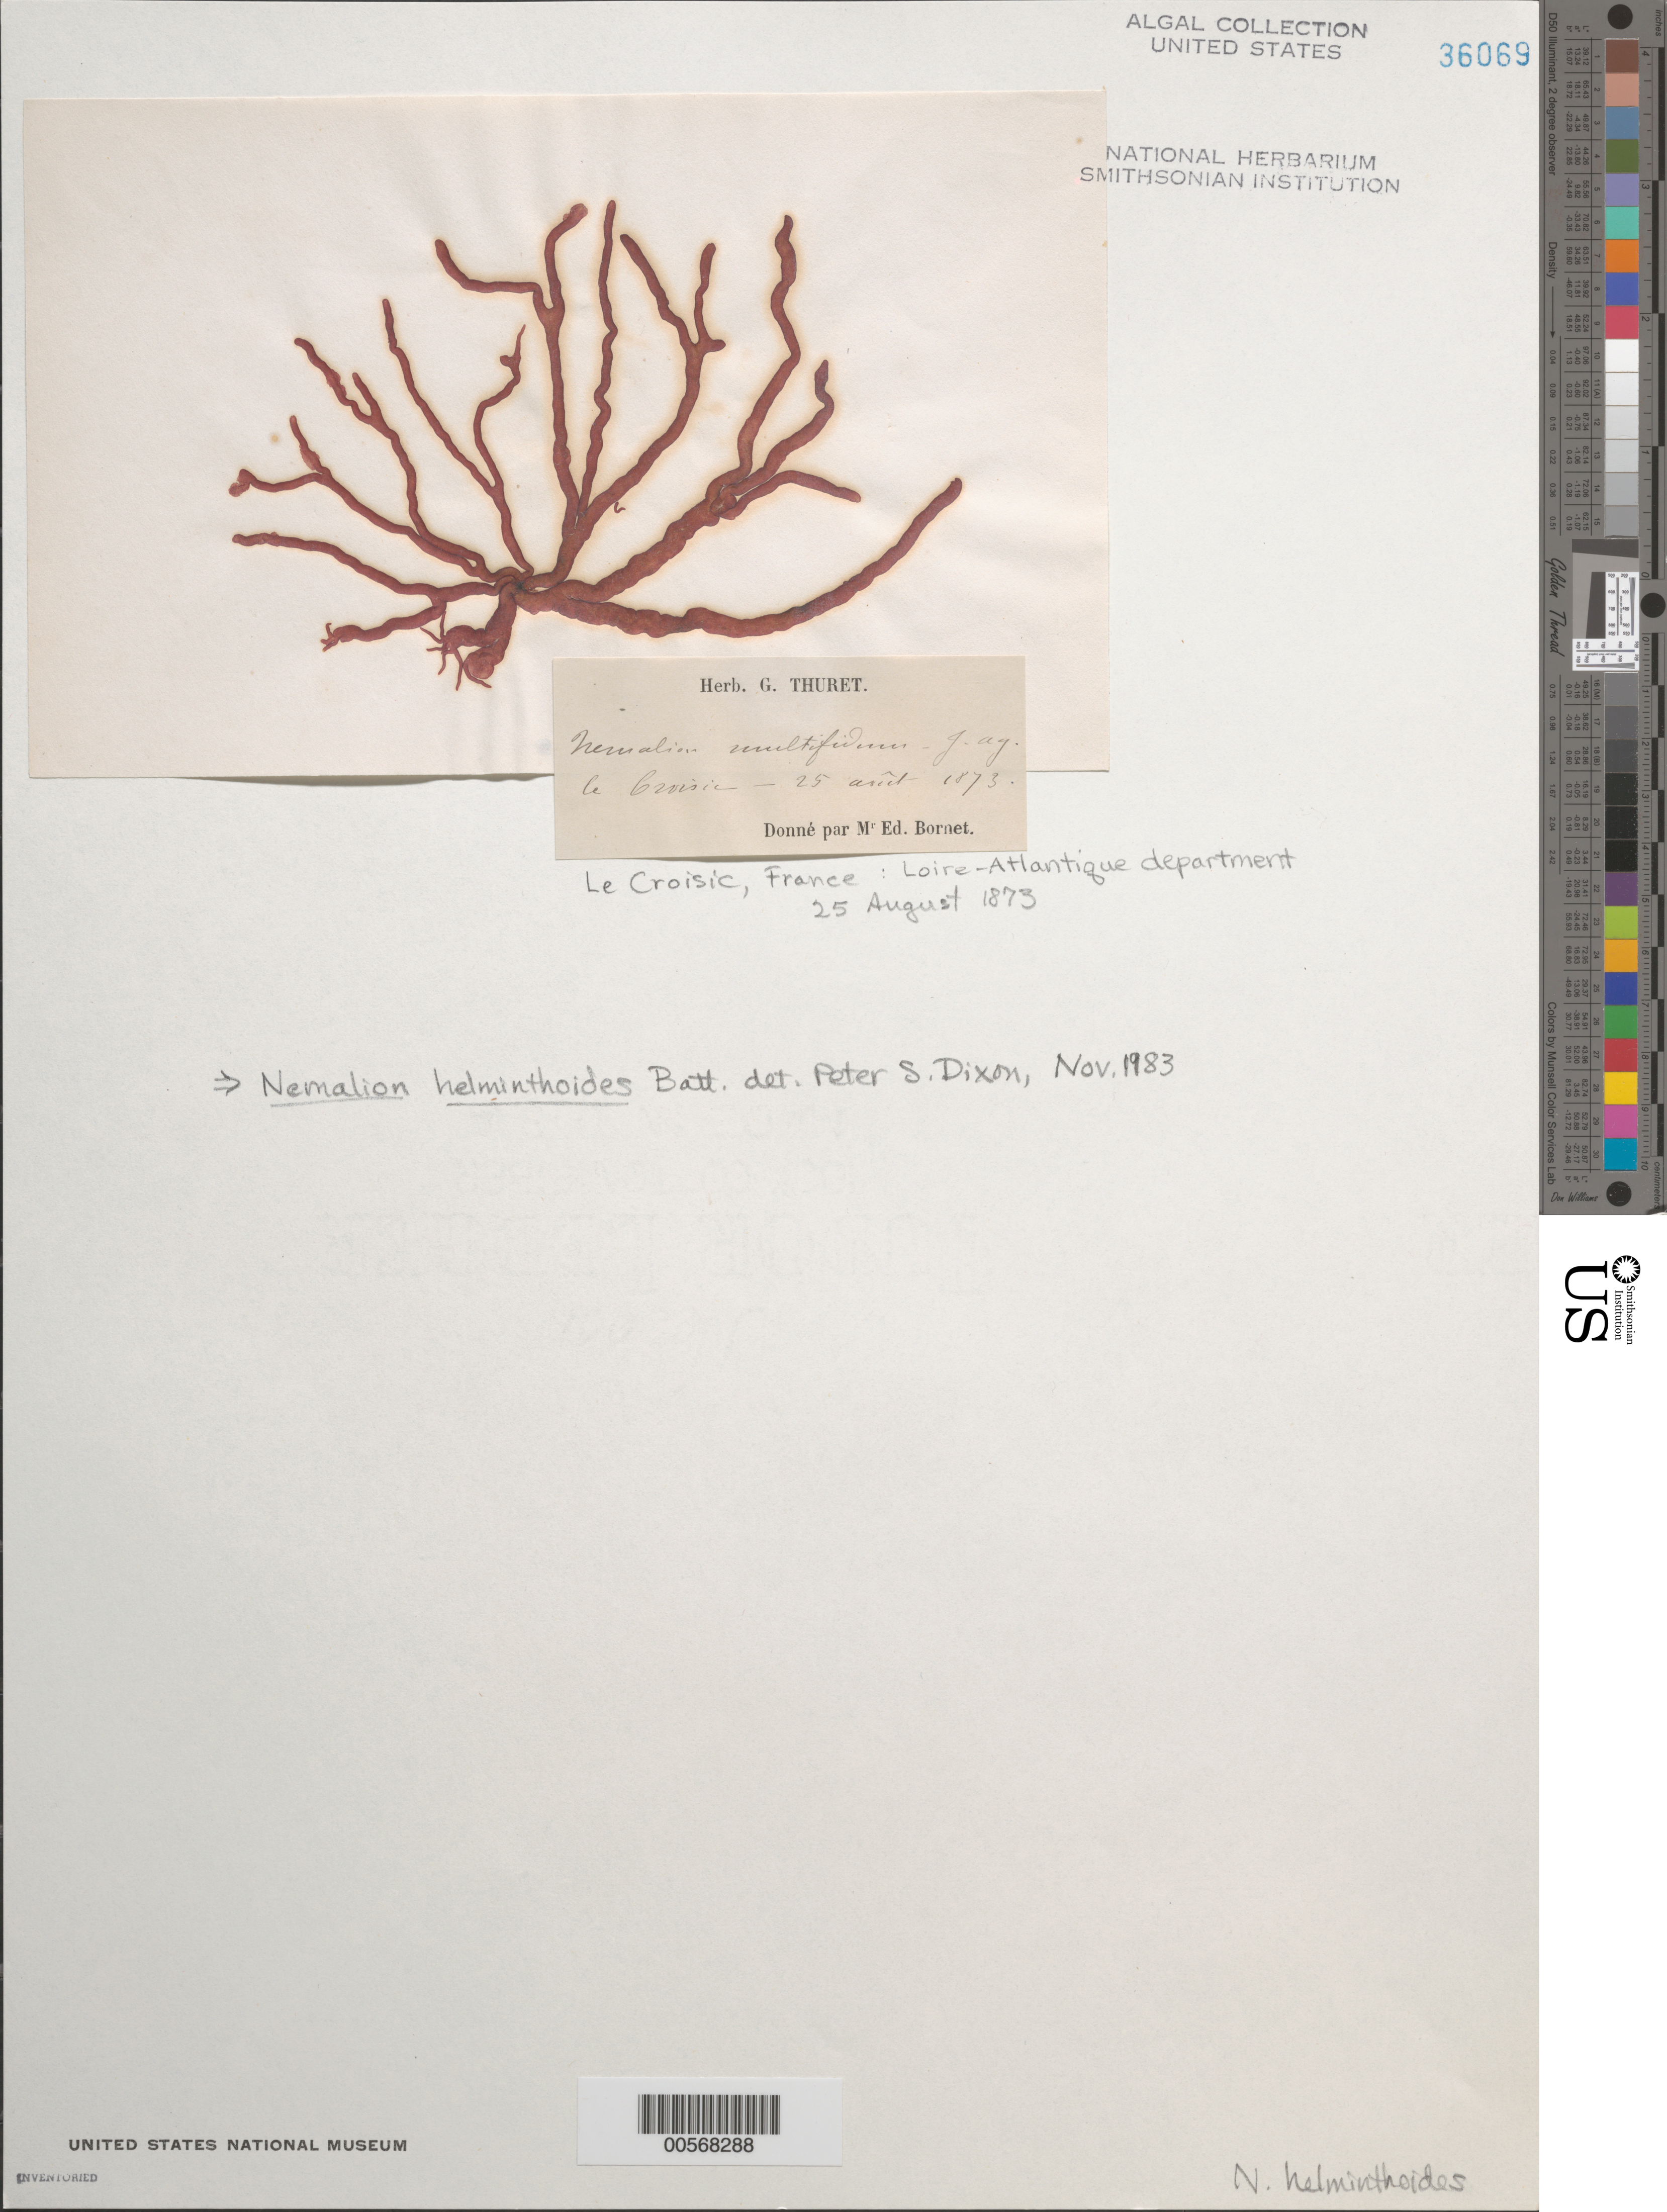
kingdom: Plantae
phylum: Rhodophyta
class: Florideophyceae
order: Nemaliales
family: Nemaliaceae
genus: Nemalion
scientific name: Nemalion multifidum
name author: (Lyngb.) Chauvin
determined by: Algae name updating Project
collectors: Thuret, G. (herbarium)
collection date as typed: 25 Aug 1873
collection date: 1873-08-25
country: France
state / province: Pays de la Loire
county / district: Loire-Atlantique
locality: Le Croisic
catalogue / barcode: US 36069